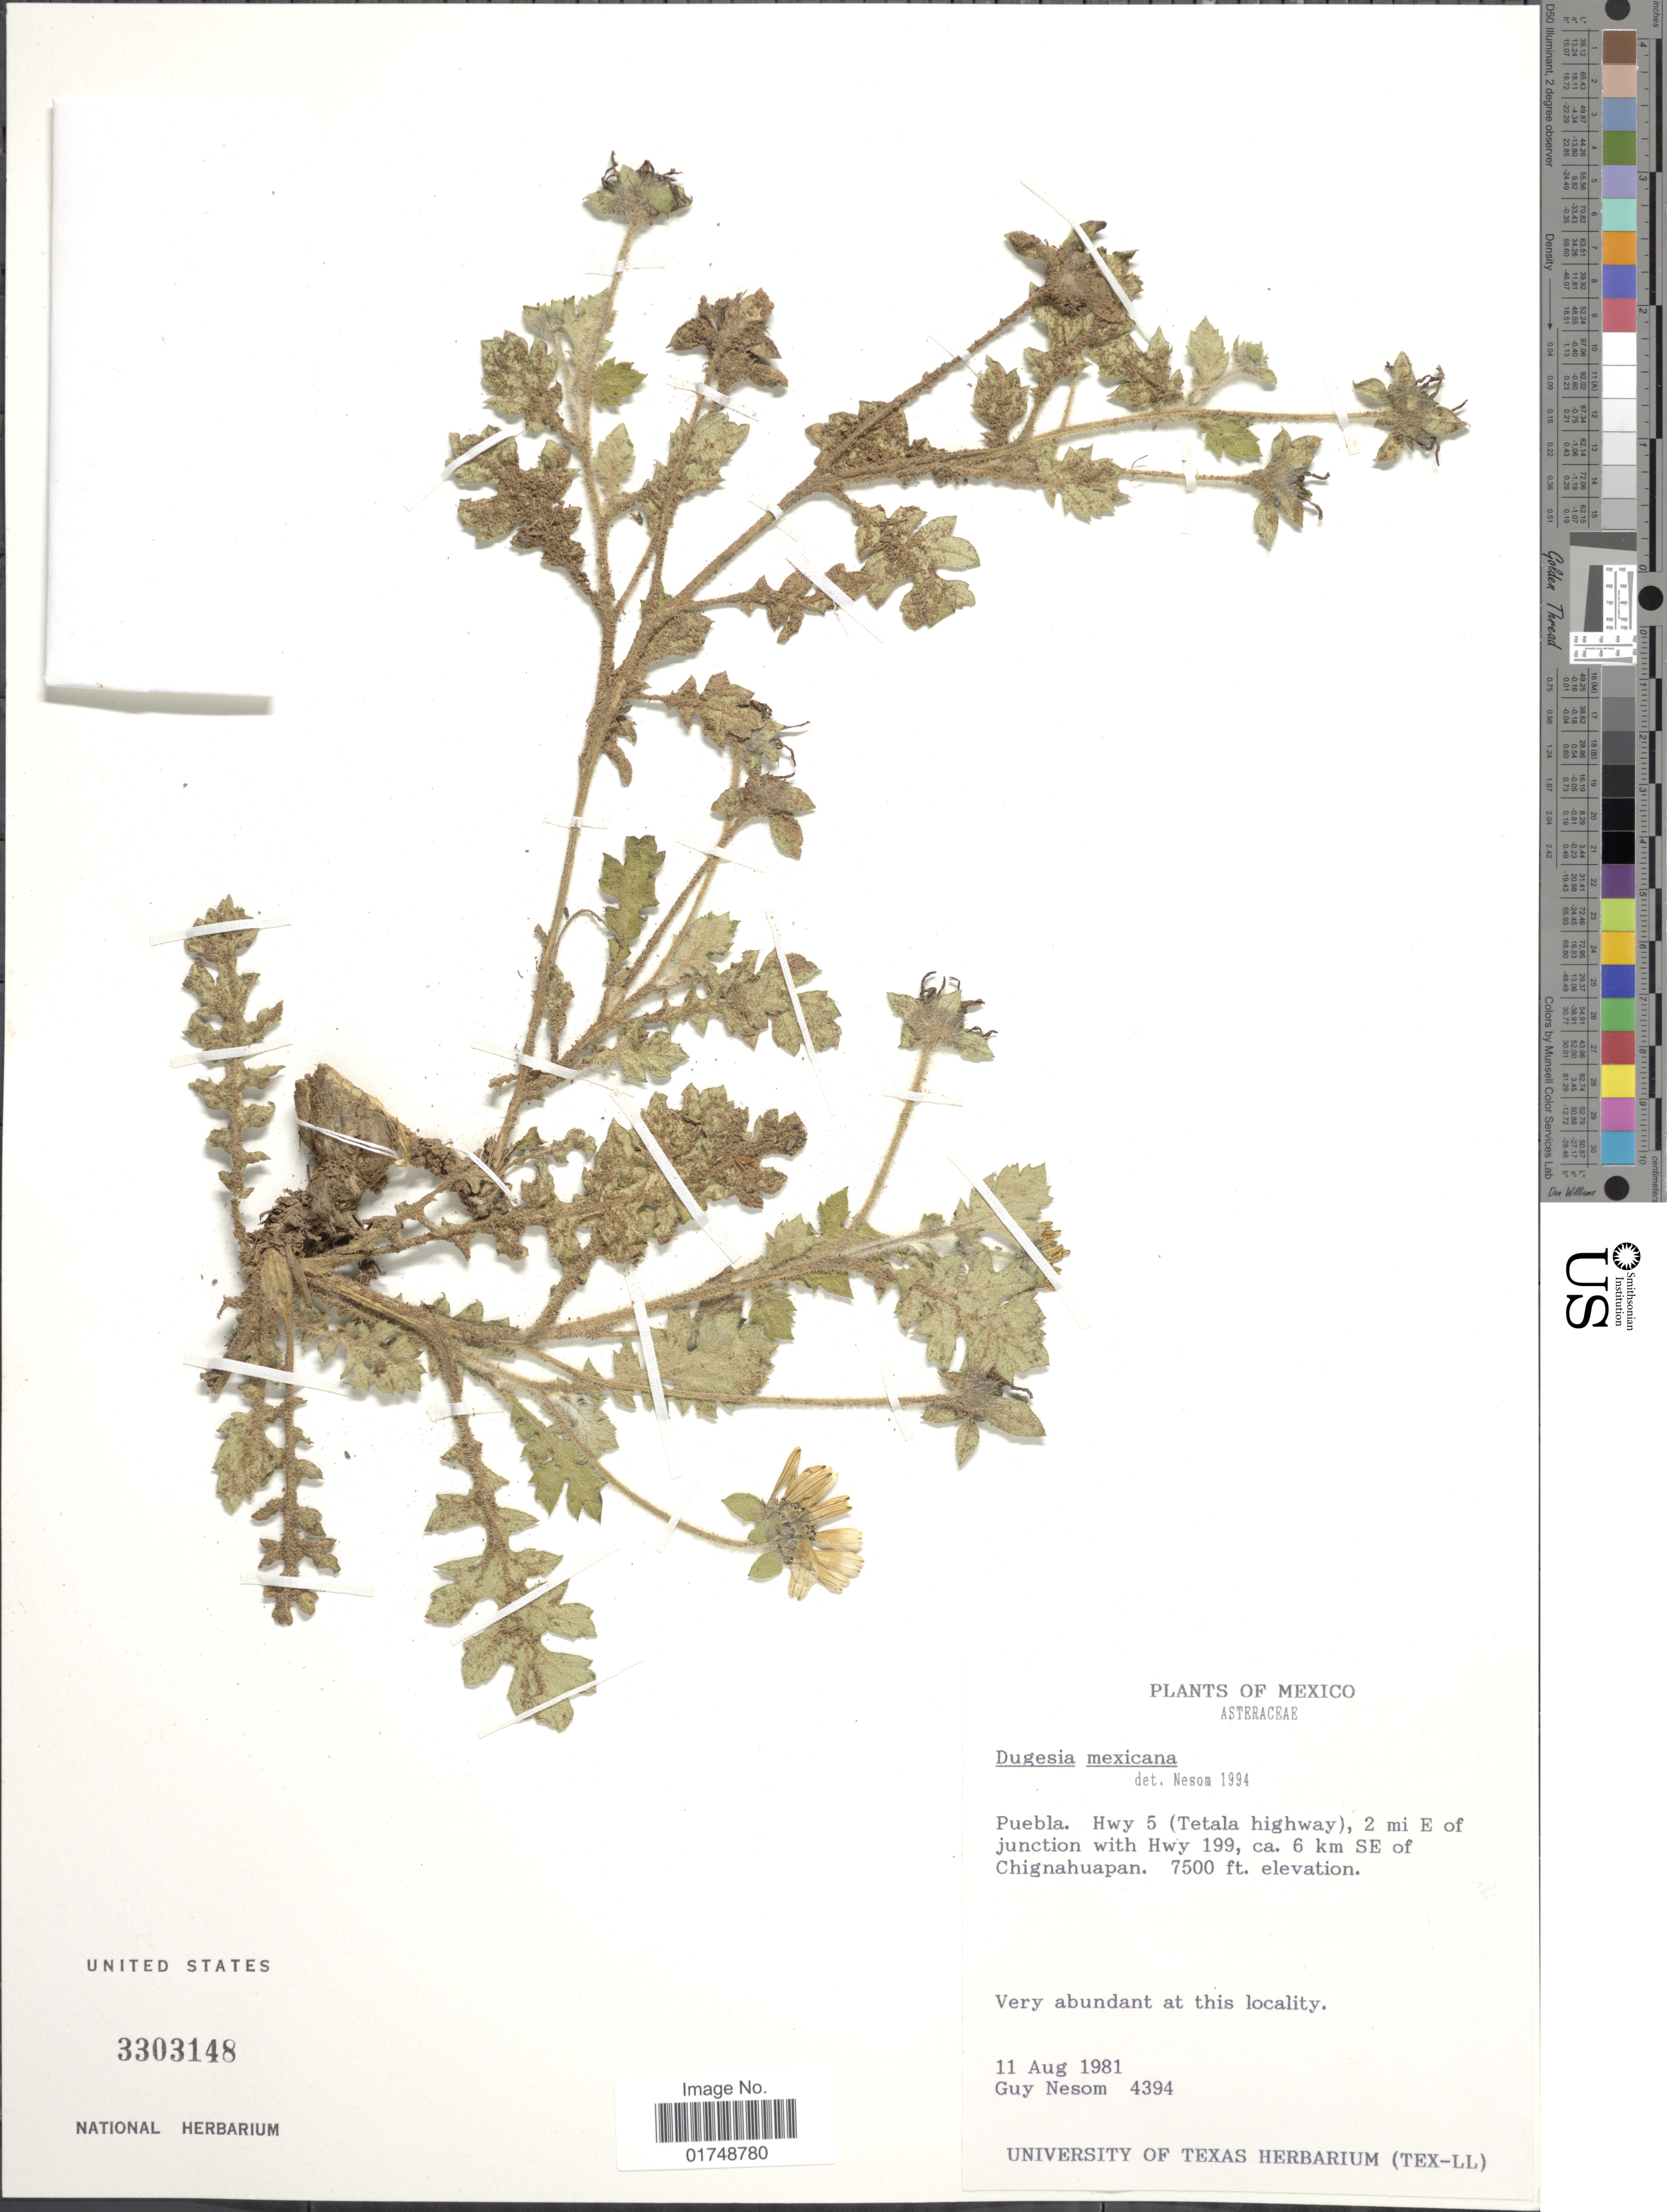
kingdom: Plantae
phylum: Tracheophyta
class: Magnoliopsida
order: Asterales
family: Asteraceae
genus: Dugesia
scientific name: Dugesia mexicana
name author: A. Gray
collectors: G. L. Nesom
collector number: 4394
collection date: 1981-08-11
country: Mexico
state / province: Puebla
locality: Hwy 5 (Tetala highway), 2 mi E of junction with Hwy 199, ca. 6 km SE of Chignahuapan.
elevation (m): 2286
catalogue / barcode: US 3303148